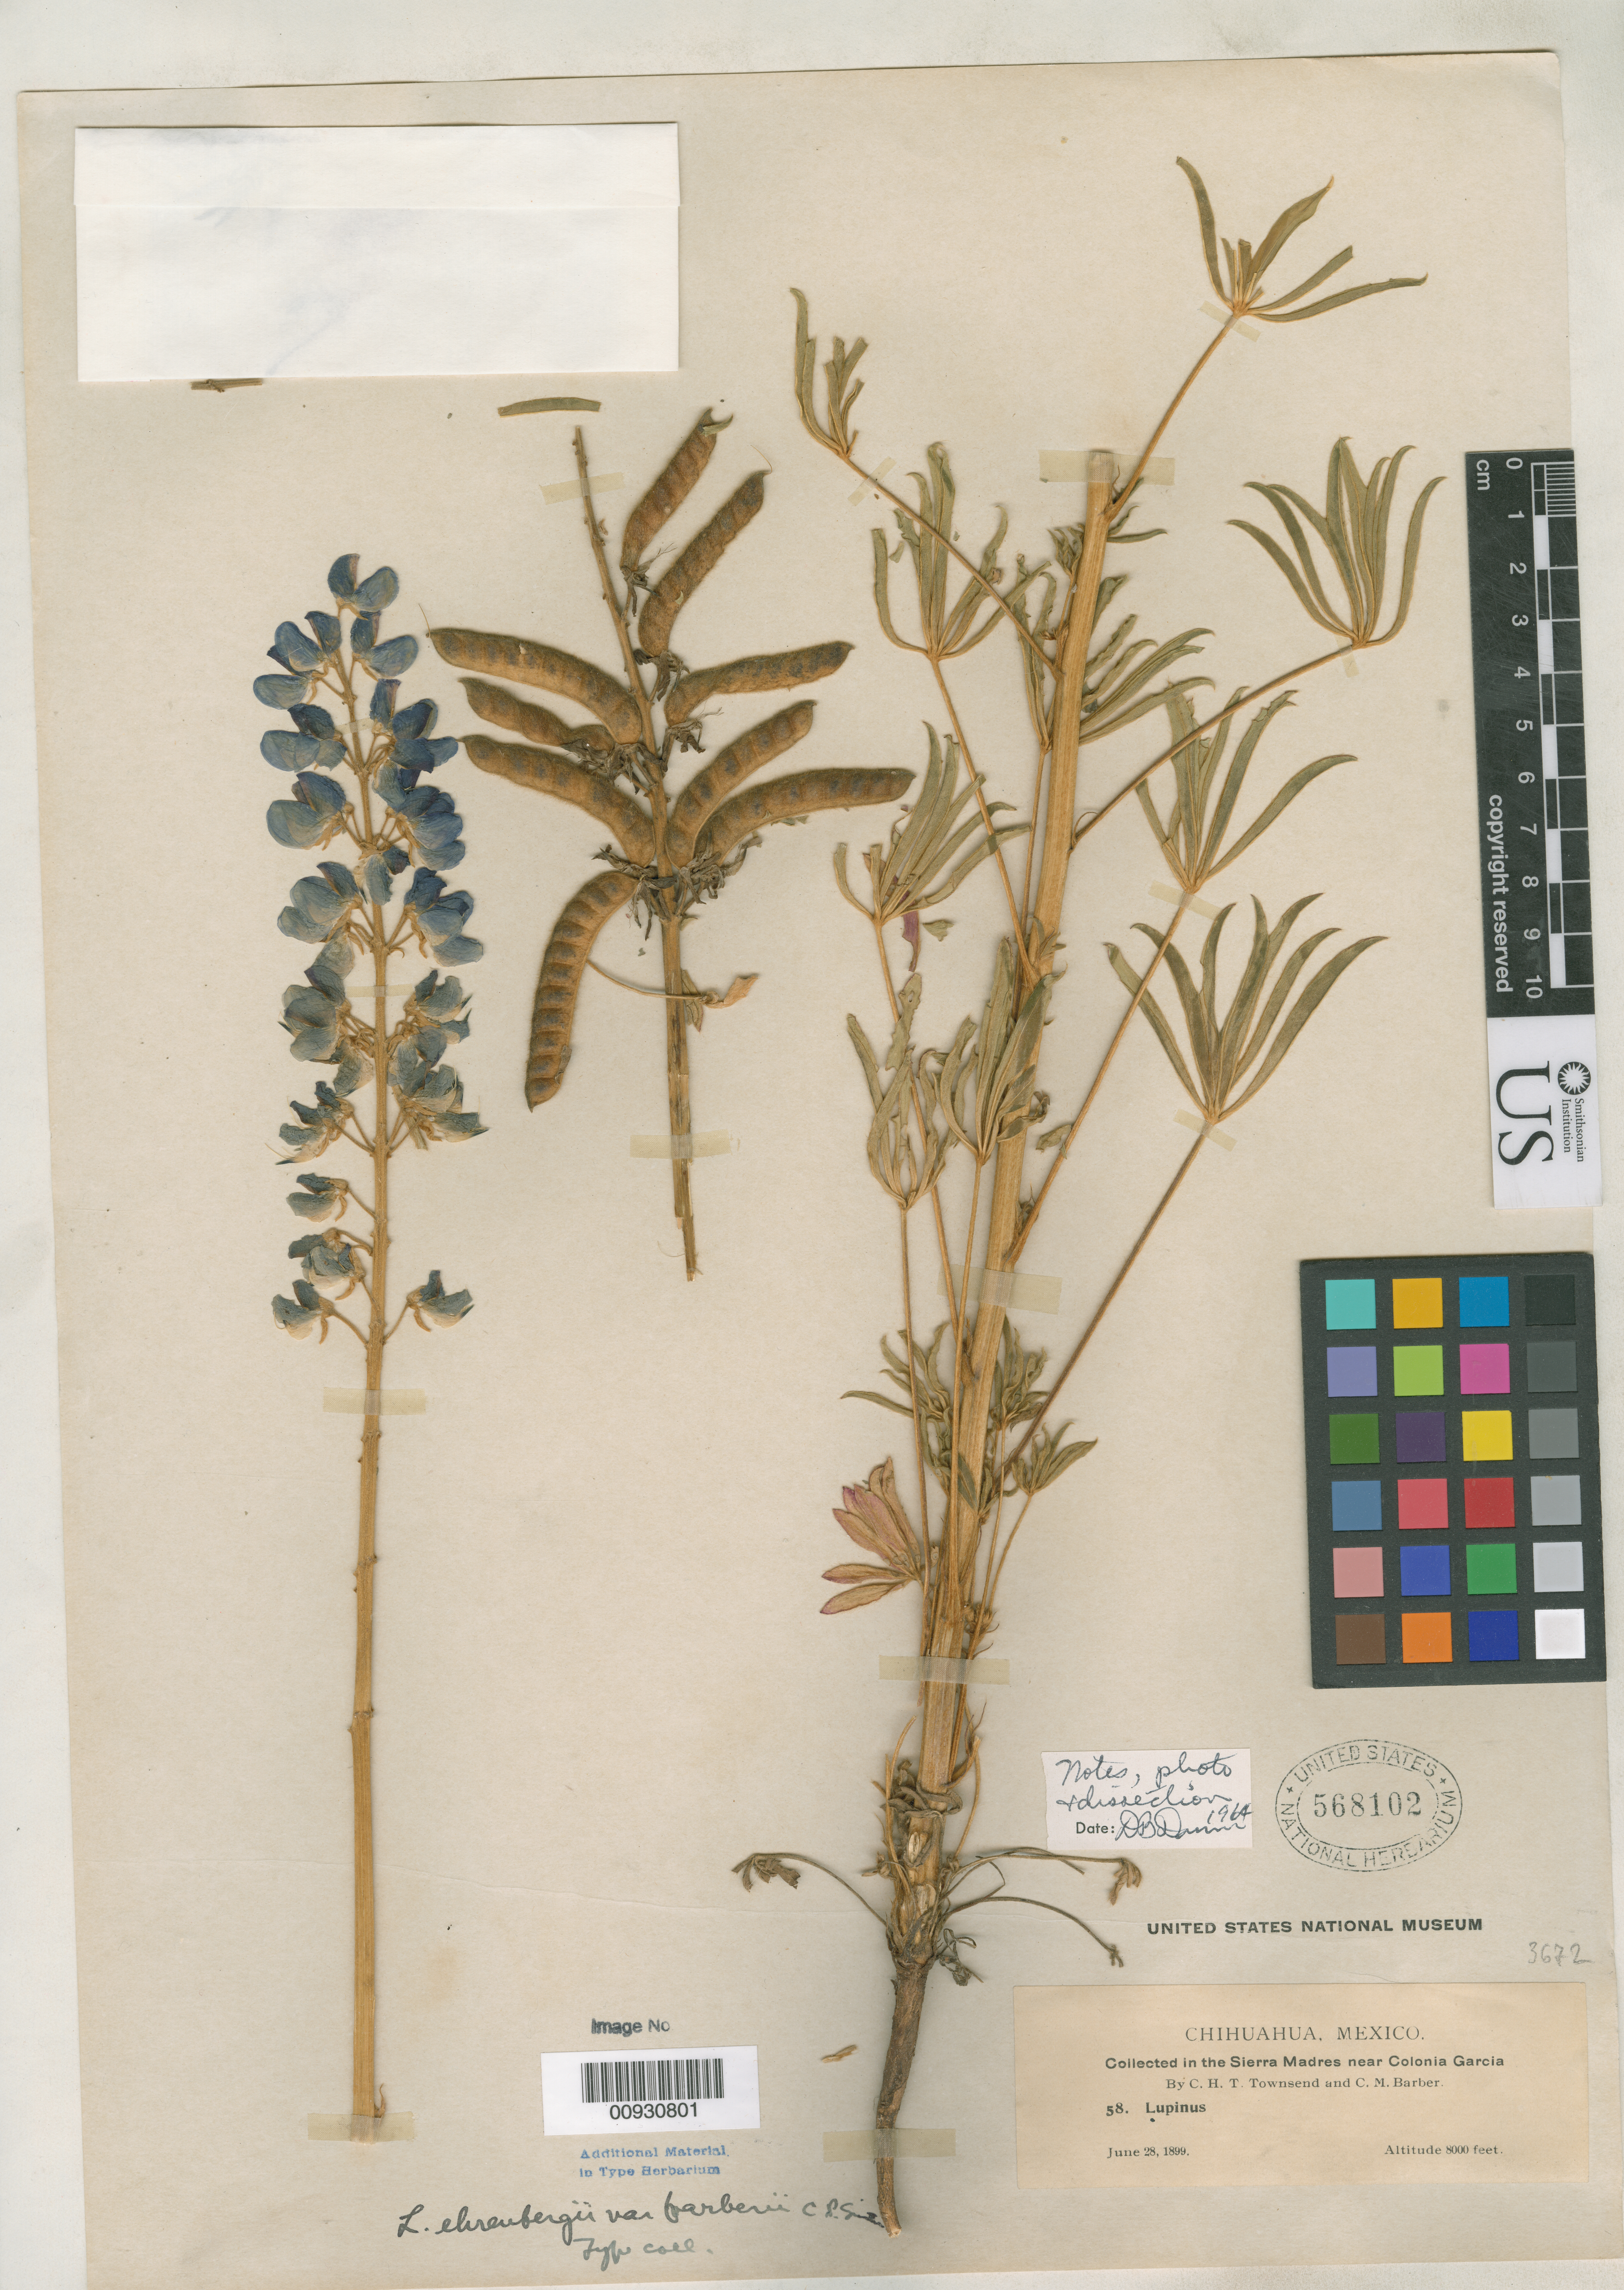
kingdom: Plantae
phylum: Tracheophyta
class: Magnoliopsida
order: Fabales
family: Fabaceae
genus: Lupinus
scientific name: Lupinus ehrenbergii var. barberi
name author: C.P. Sm.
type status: Isotype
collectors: C. H. T. Townsend & C. Barber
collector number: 58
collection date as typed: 28 Jun 1899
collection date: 1899-06-28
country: Mexico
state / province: Chihuahua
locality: Sierra Madres near Colonia Garcia.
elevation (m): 2438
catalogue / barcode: US 568102